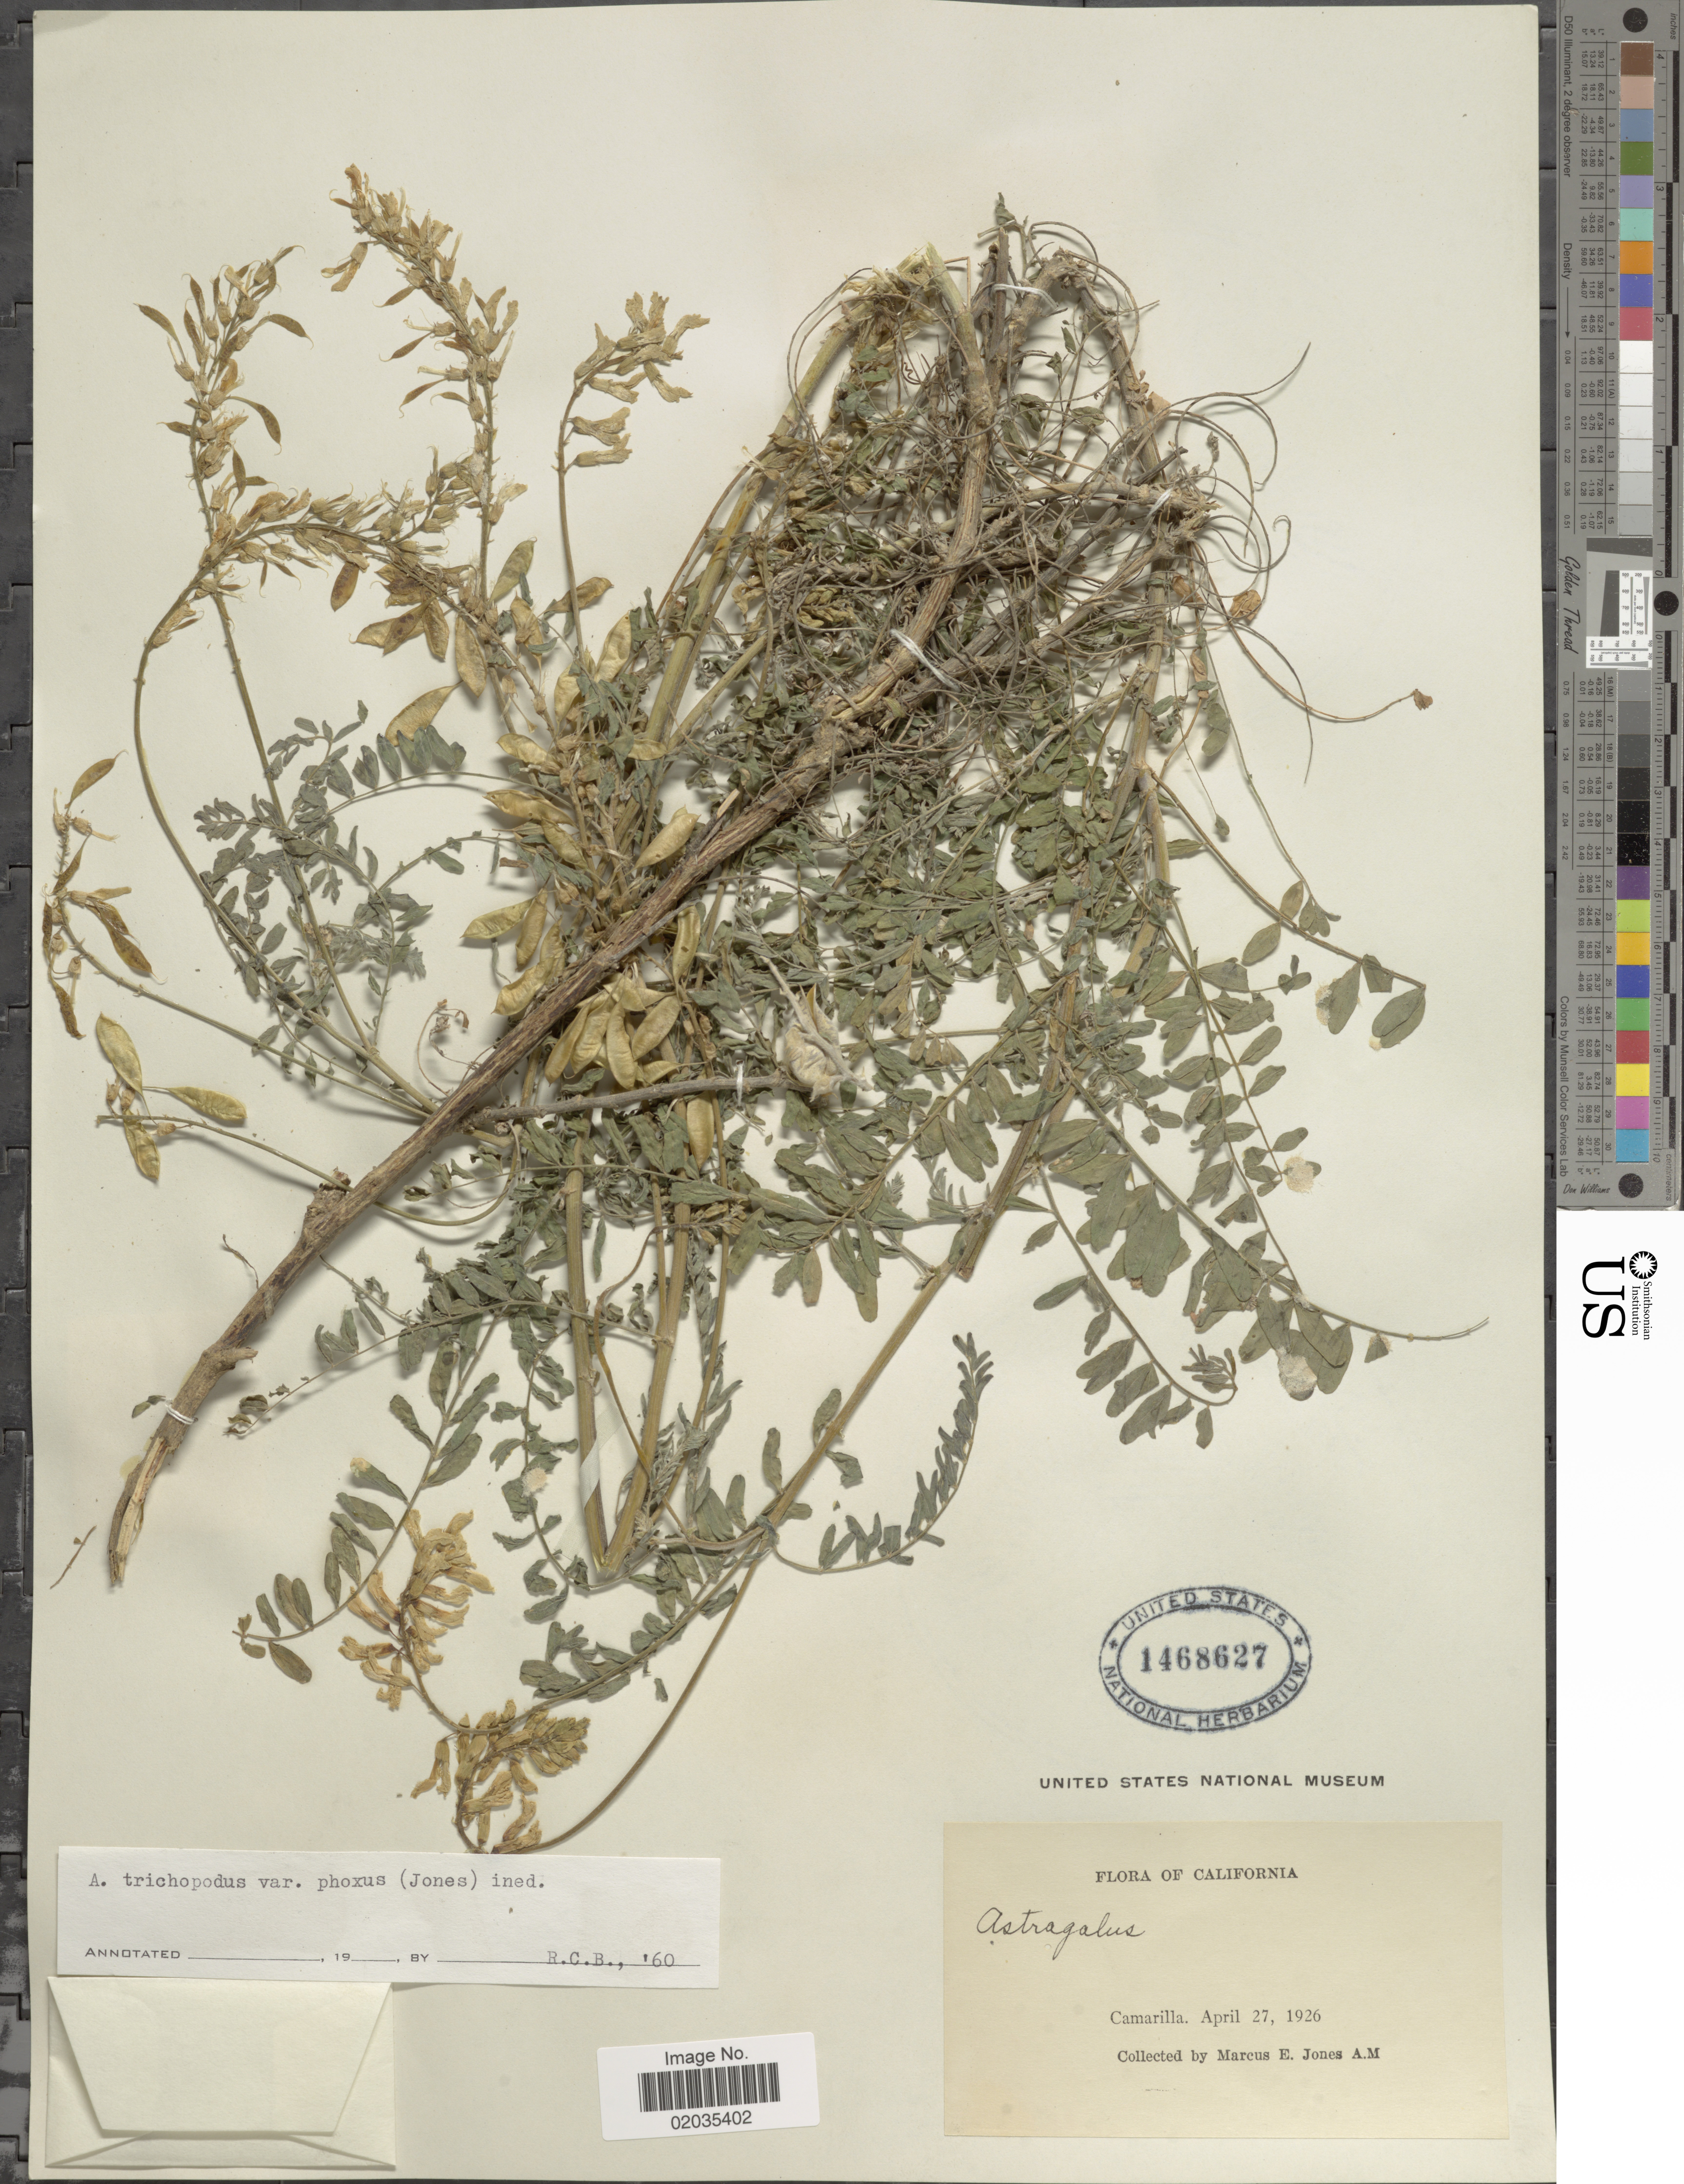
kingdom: Plantae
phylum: Tracheophyta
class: Magnoliopsida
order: Fabales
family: Fabaceae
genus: Astragalus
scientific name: Astragalus trichopodus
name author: (Nutt.) A. Gray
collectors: M. E. Jones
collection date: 1926-04-27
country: United States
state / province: California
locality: Camarilla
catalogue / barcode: US 1468627